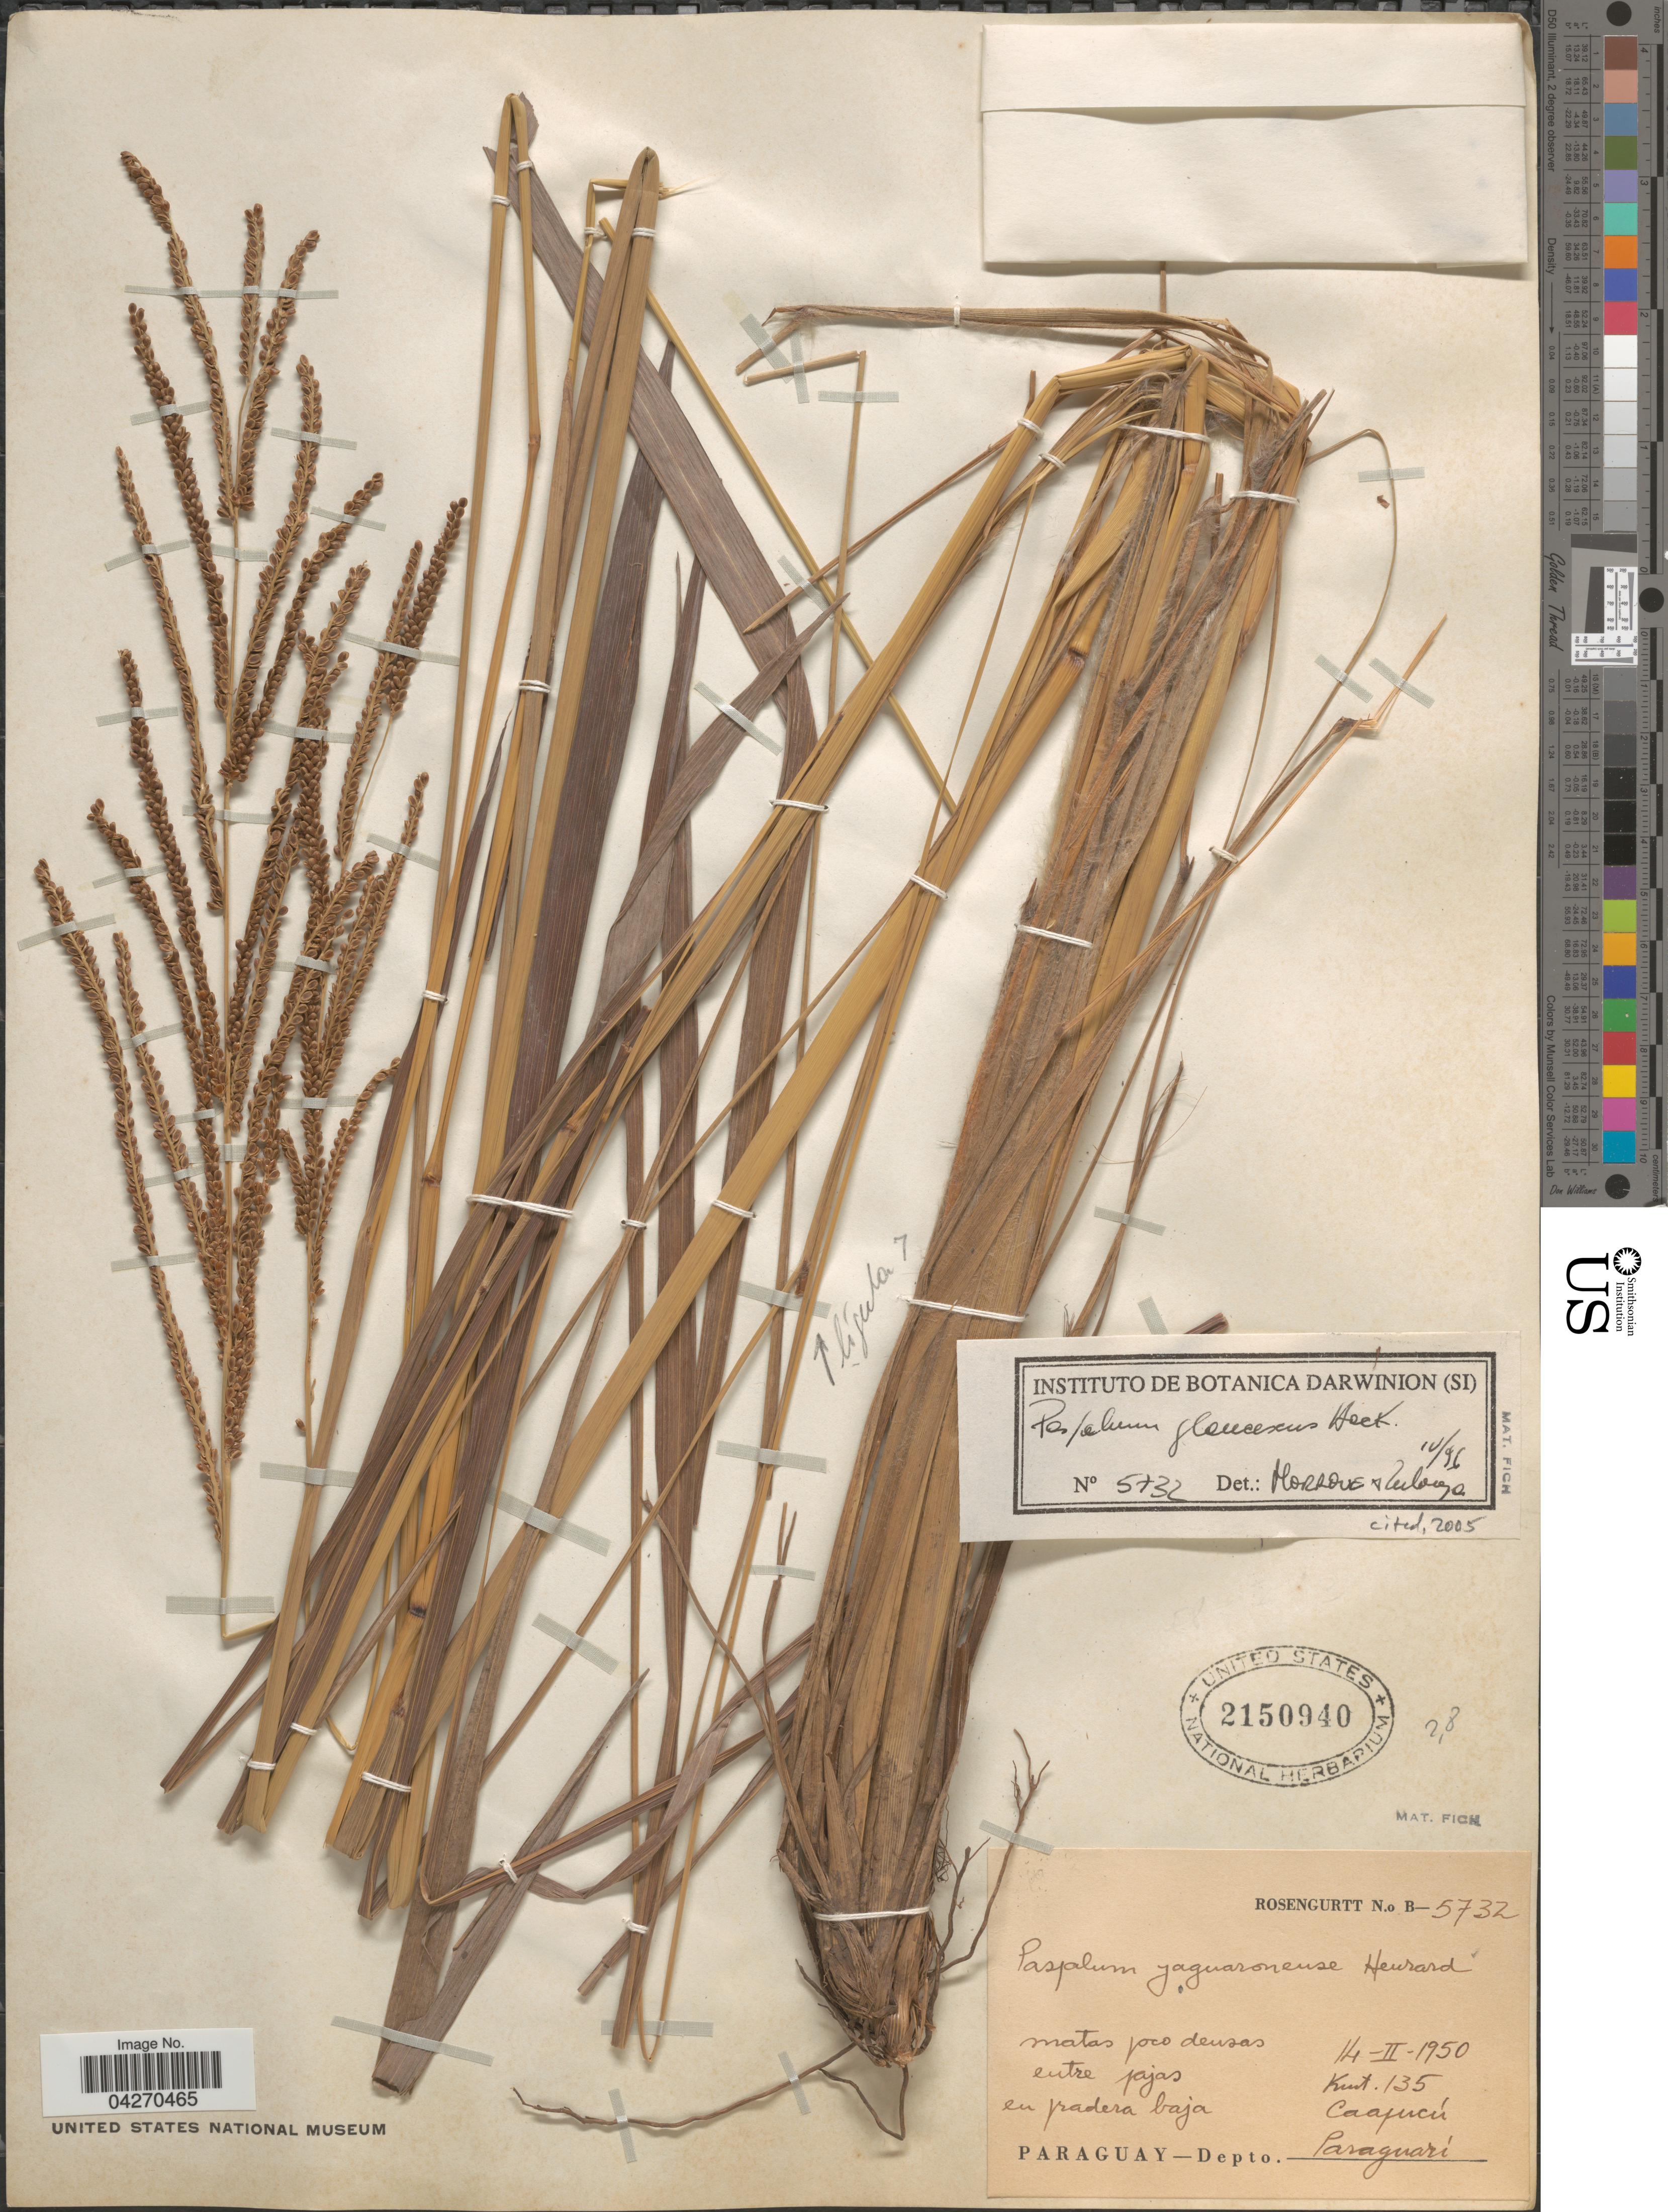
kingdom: Plantae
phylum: Tracheophyta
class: Liliopsida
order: Poales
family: Poaceae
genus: Paspalum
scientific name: Paspalum glaucescens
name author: Hack.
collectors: Rosengurtt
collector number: B-5732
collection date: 1950-02-14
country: Paraguay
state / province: Paraguari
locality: Kmt. 135. Caapucú. Depto. Paraguari.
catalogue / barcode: US 2150940